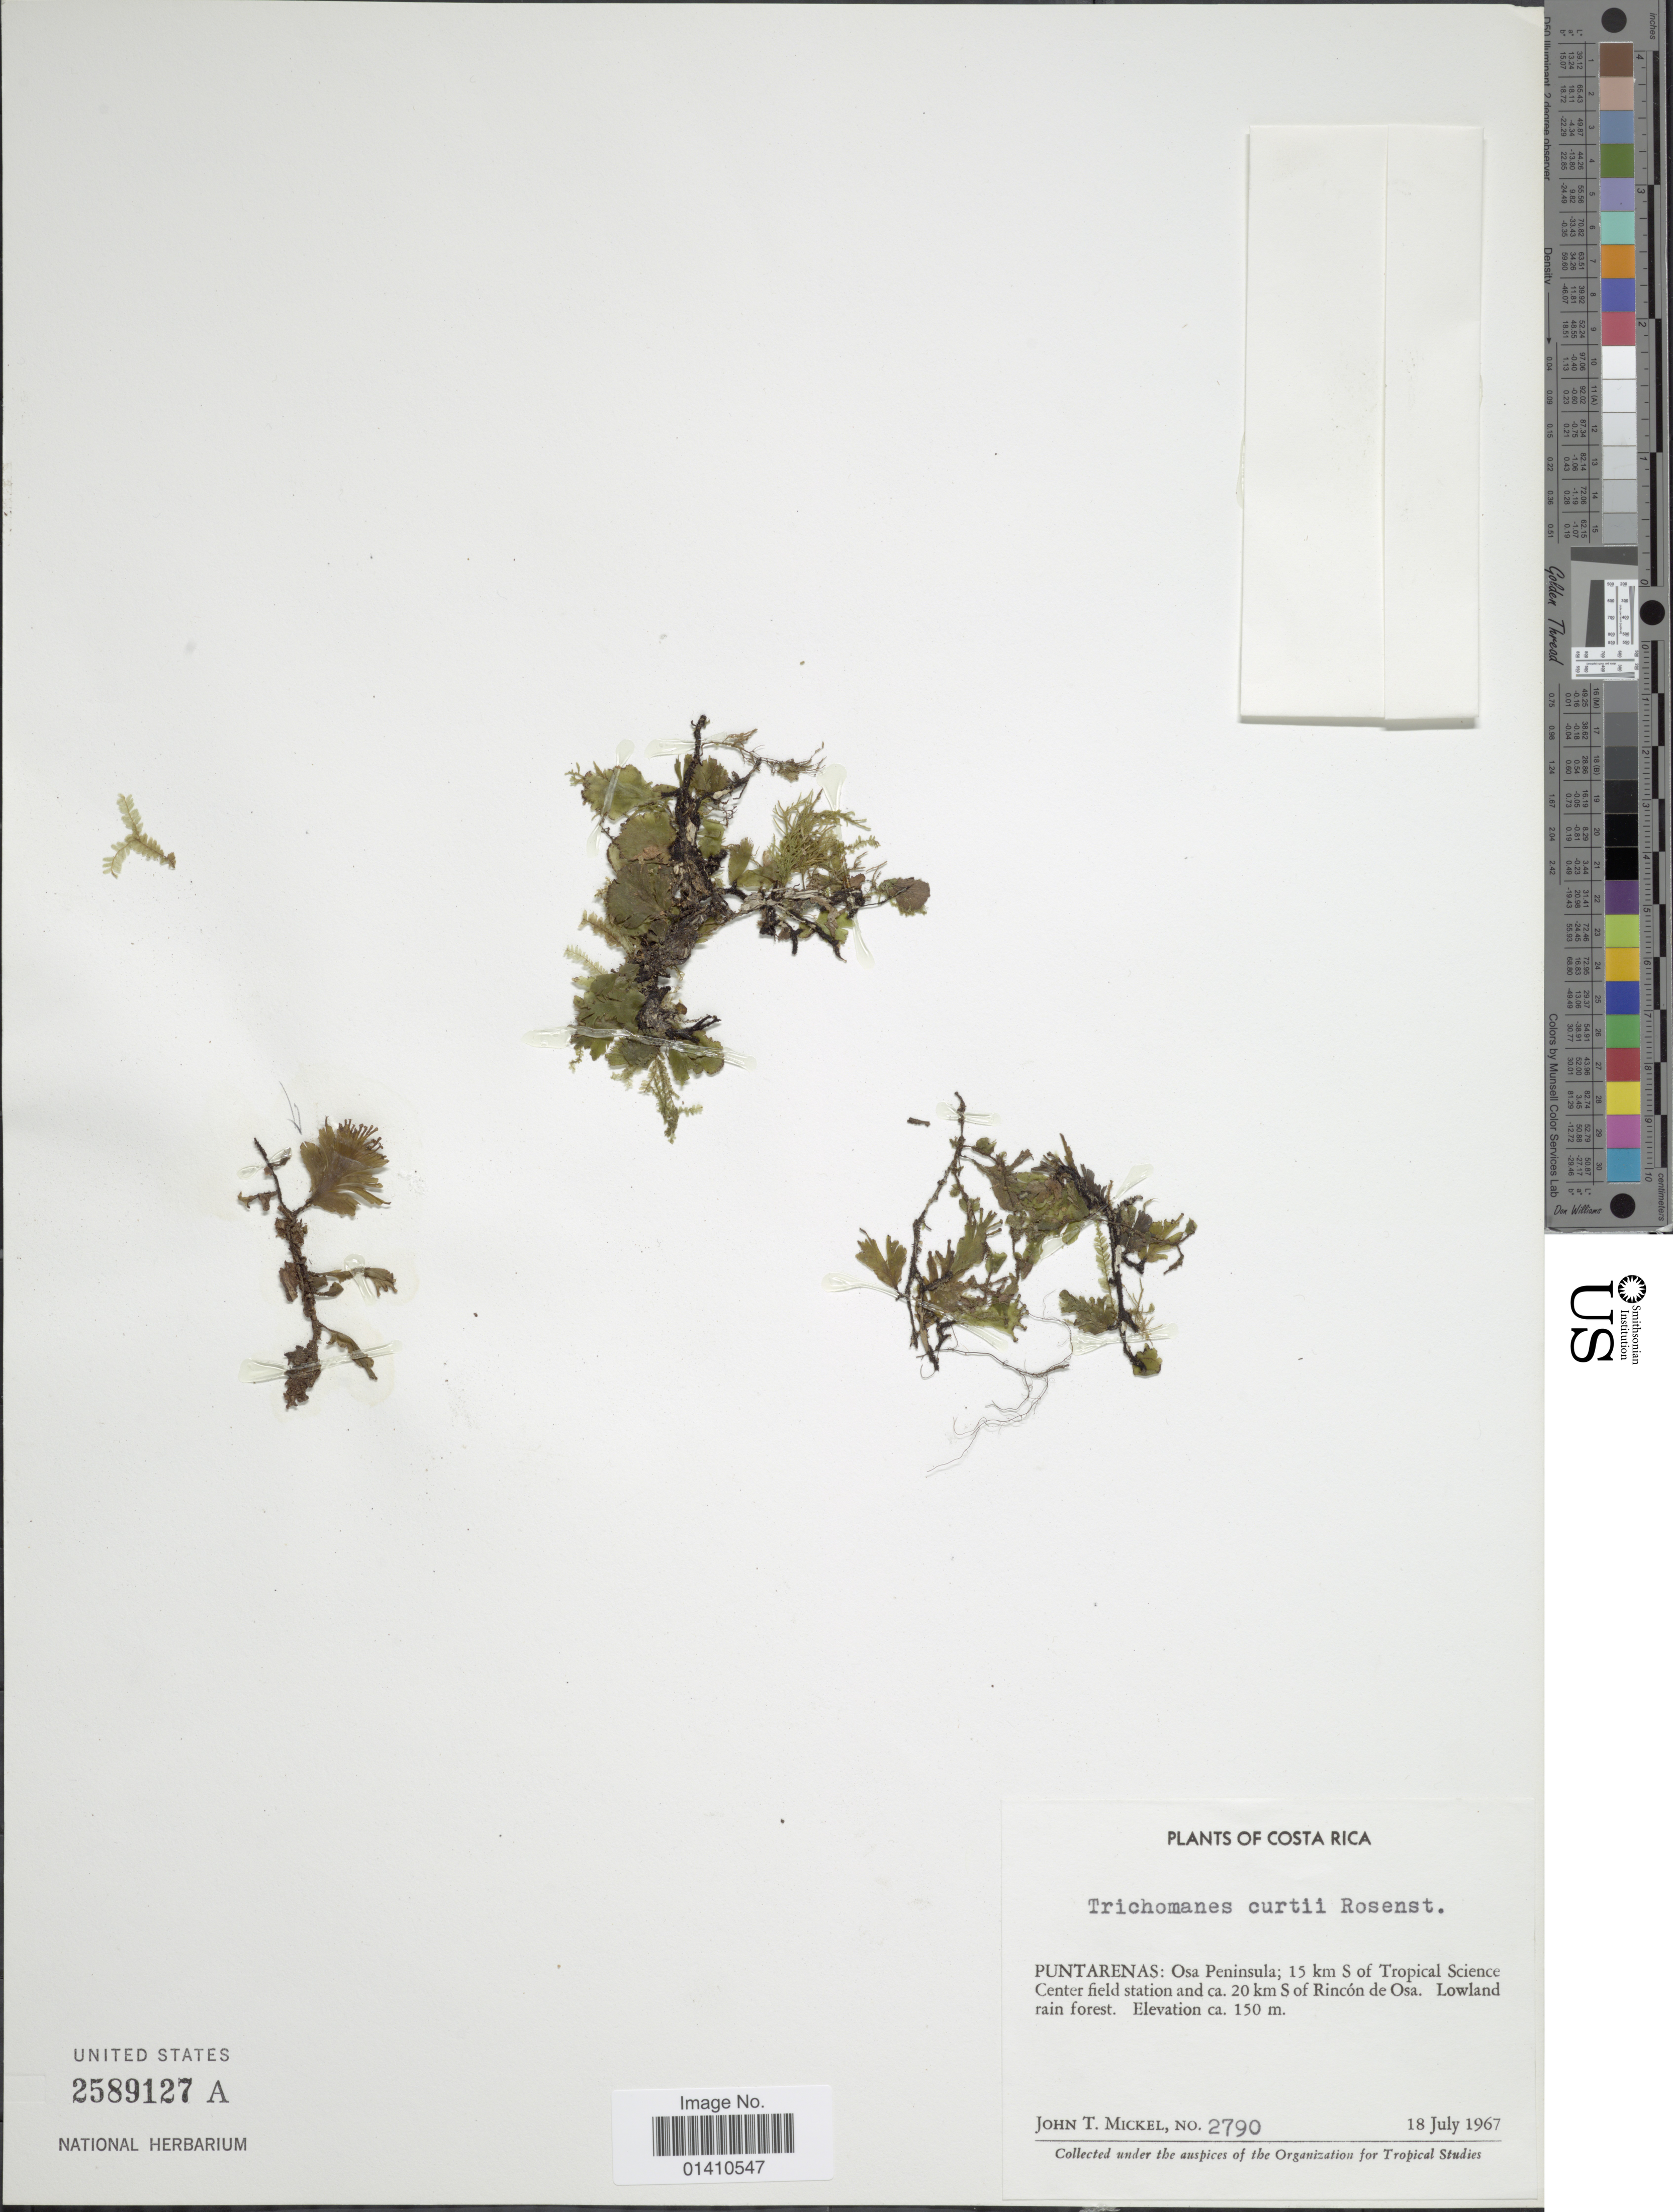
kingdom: Plantae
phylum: Tracheophyta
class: Polypodiopsida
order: Hymenophyllales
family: Hymenophyllaceae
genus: Didymoglossum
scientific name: Didymoglossum curtii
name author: (Rosenst.) Pic. Serm.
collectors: J. T. Mickel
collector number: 2790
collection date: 1967-07-18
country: Costa Rica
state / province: Puntarenas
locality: Osa Peninsula; 15 km S of Tropical Science Center field station and 20 km S of Rincon de Osa. Lowland rain forest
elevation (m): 150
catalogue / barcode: US 2589127A